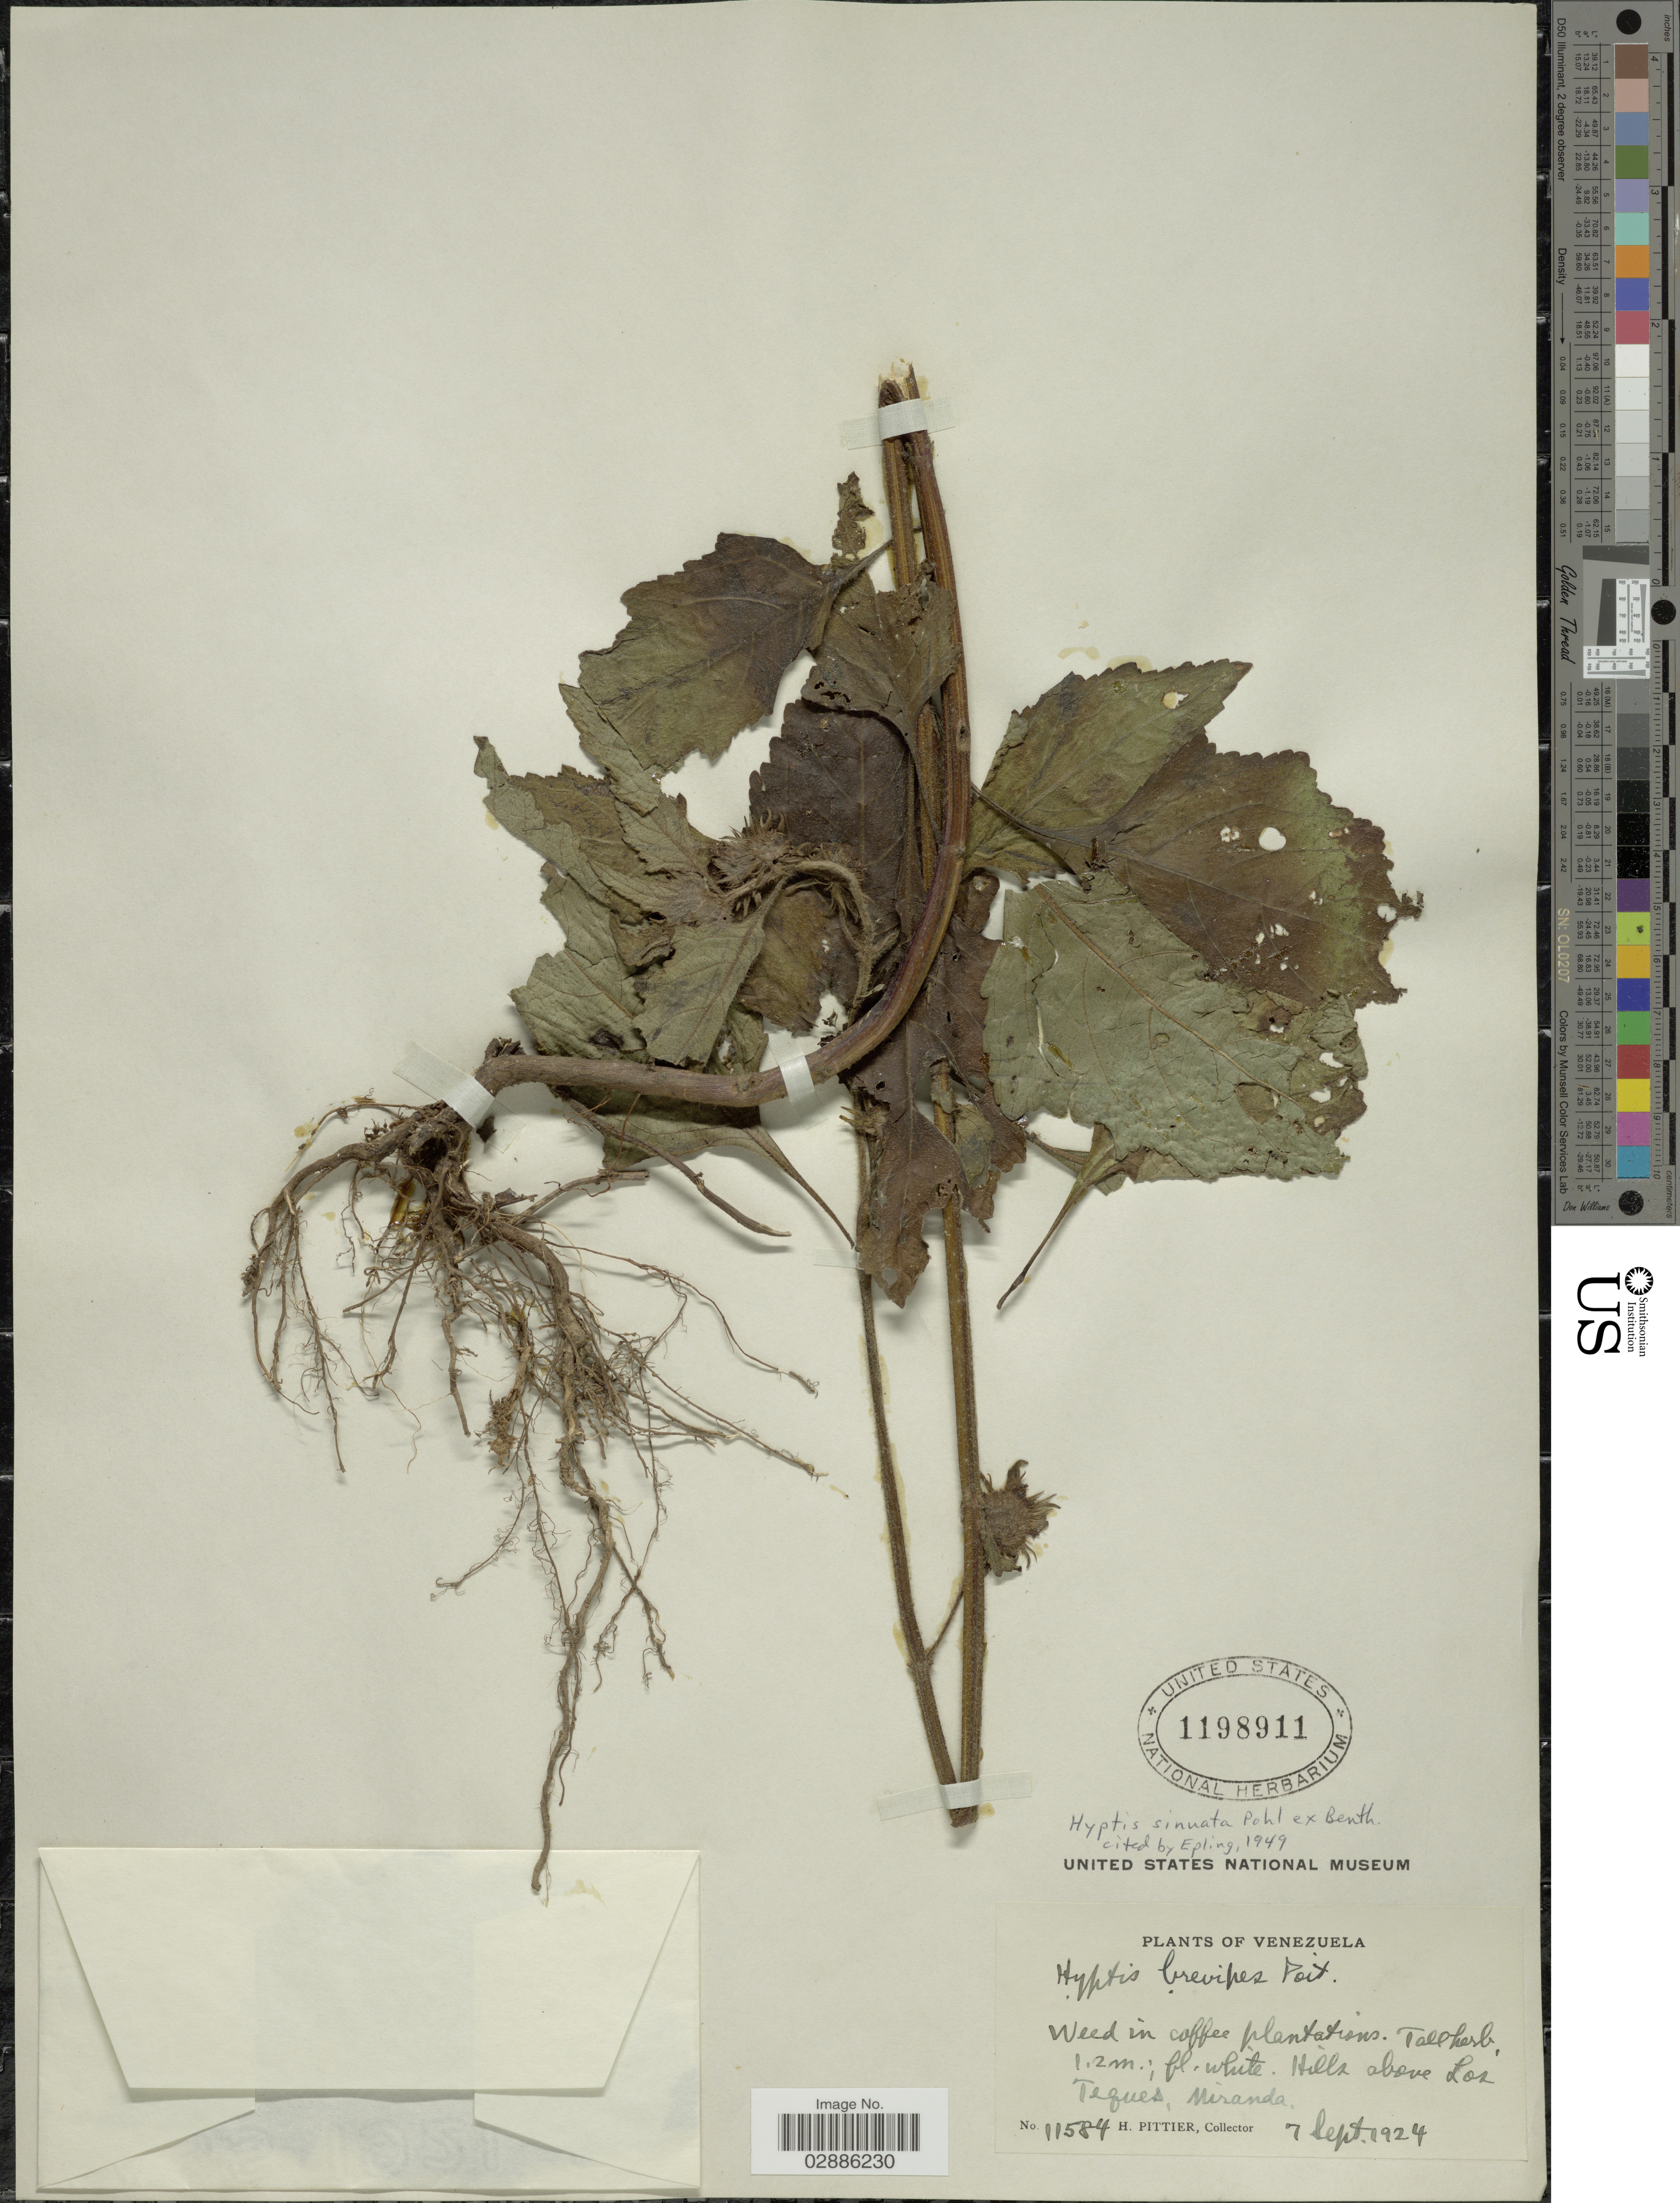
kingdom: Plantae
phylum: Tracheophyta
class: Magnoliopsida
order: Lamiales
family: Lamiaceae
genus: Hyptis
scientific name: Hyptis sinuata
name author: Pohl ex Benth.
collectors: H. F. Pittier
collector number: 11584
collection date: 1924-09-07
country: Venezuela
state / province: Miranda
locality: Hills above Los Teques, Miranda.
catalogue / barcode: US 1198911